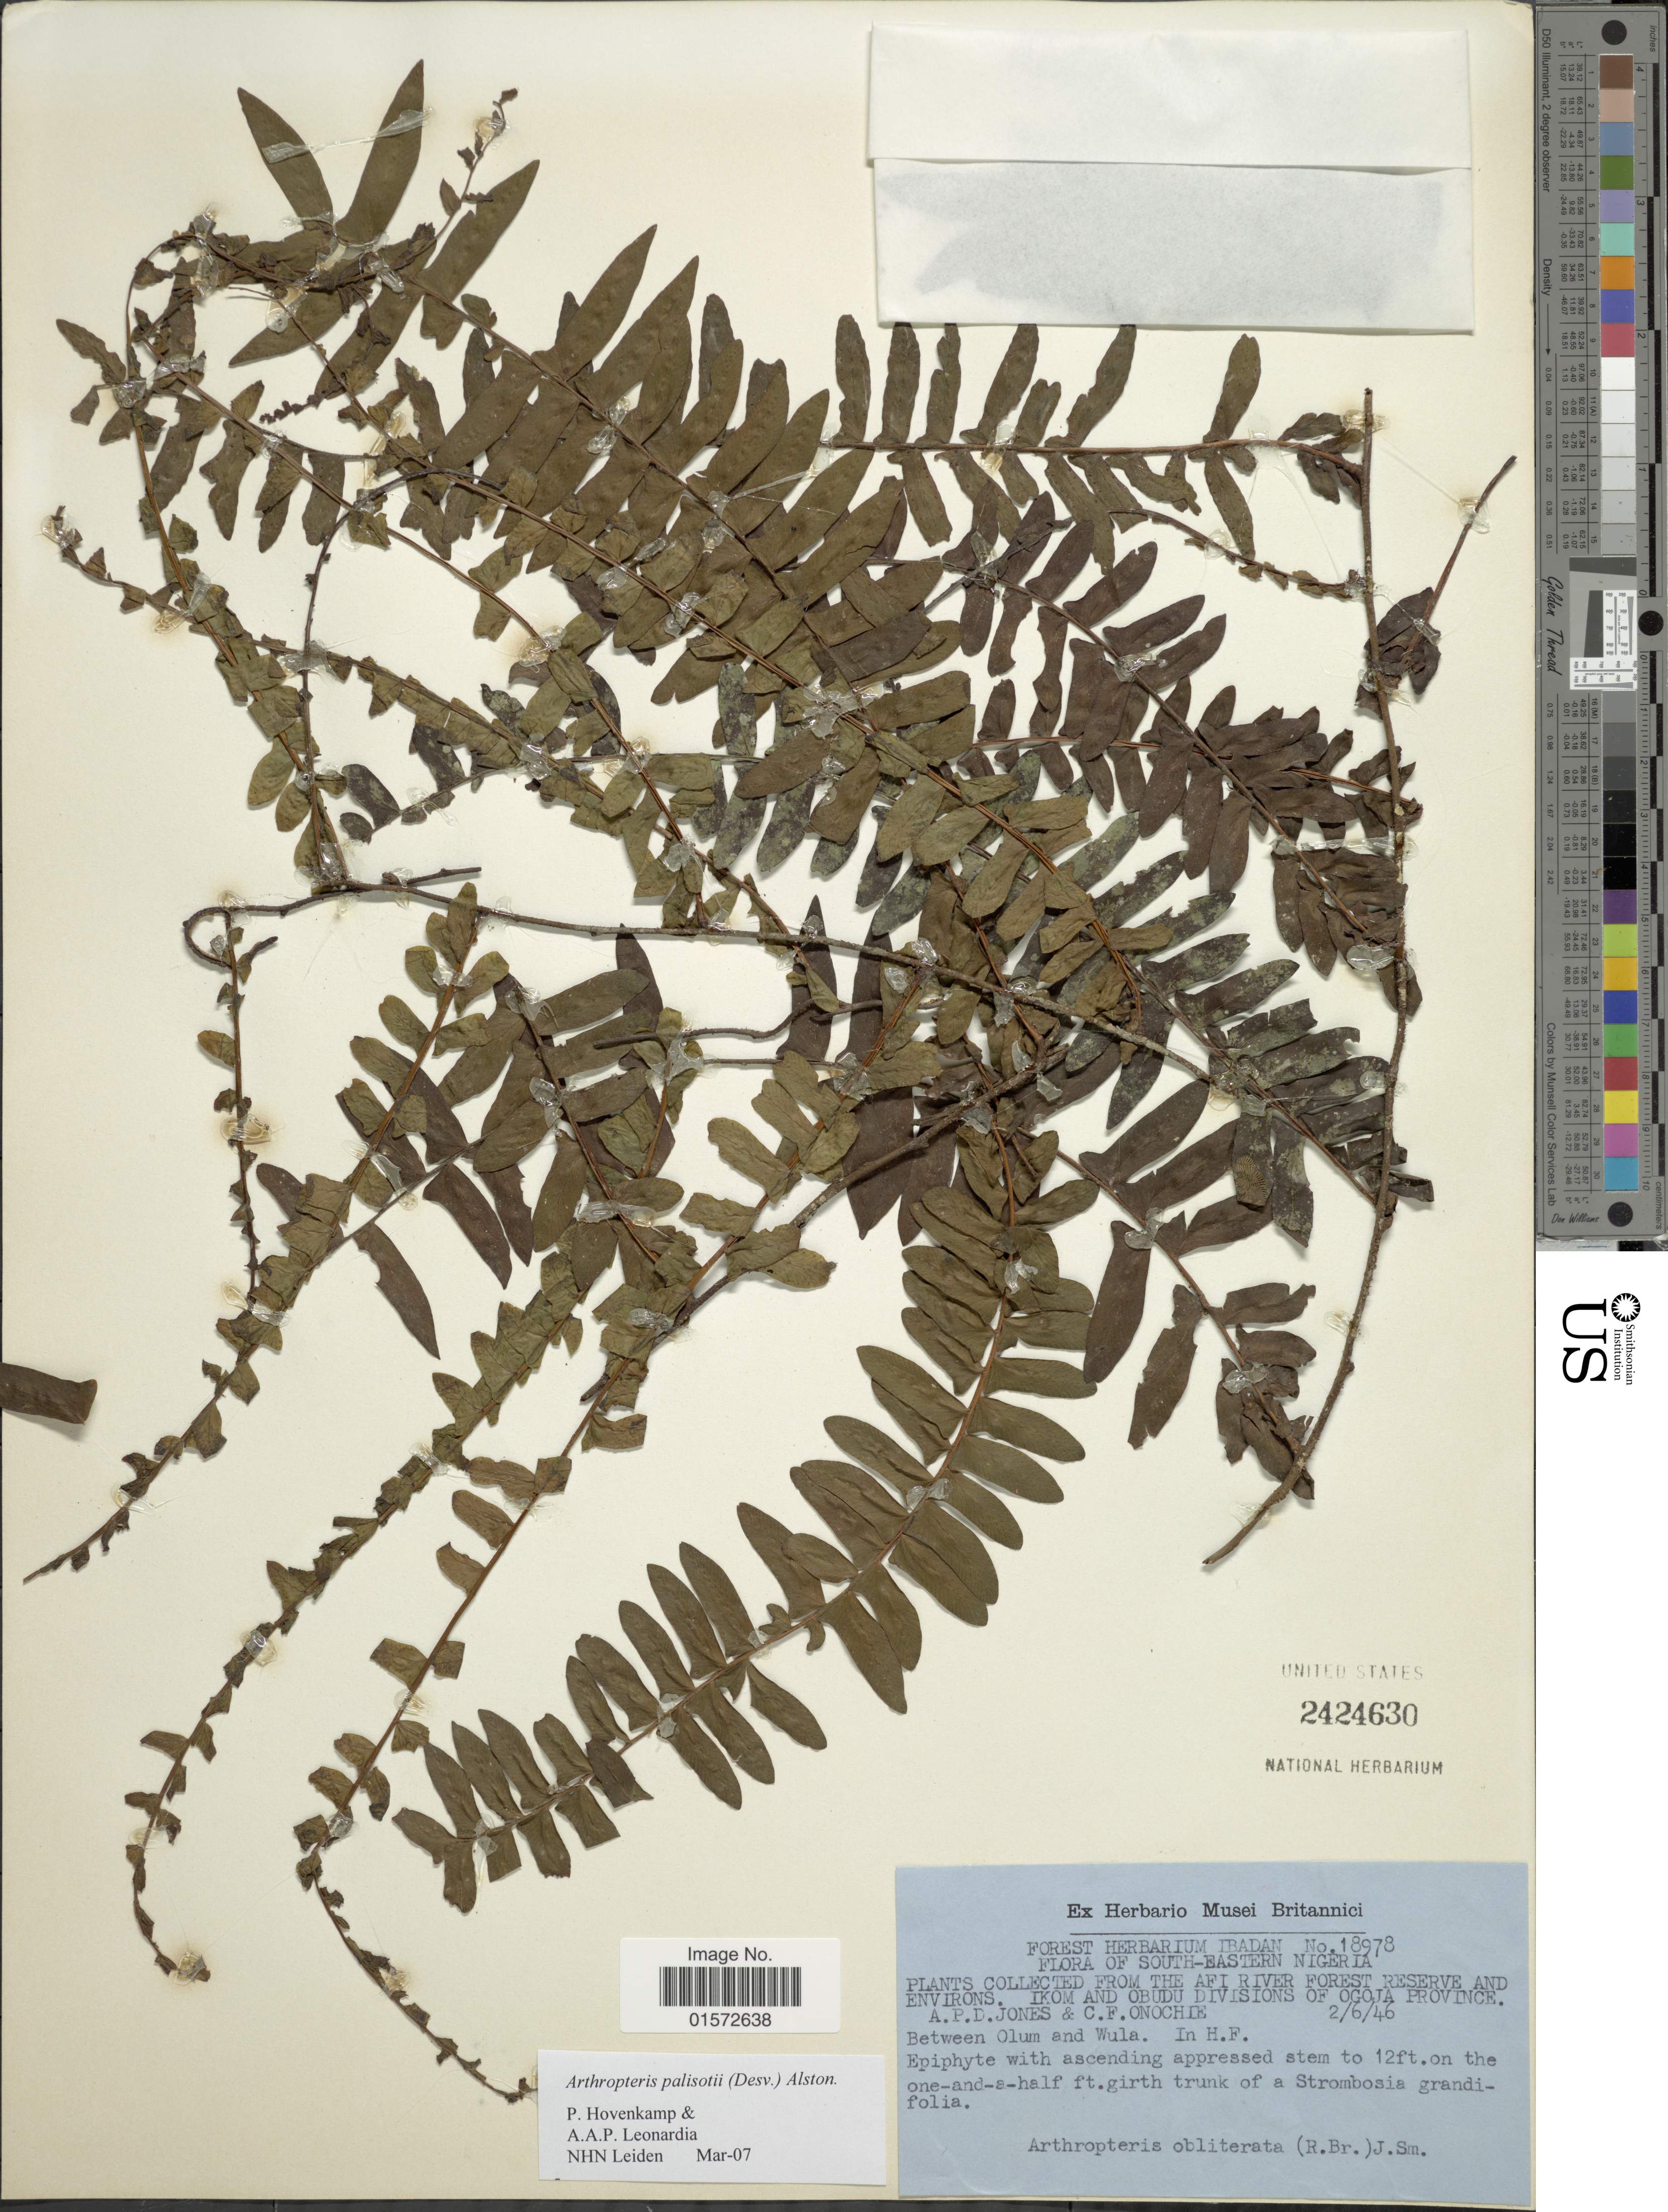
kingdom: Plantae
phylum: Tracheophyta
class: Polypodiopsida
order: Polypodiales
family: Tectariaceae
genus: Arthropteris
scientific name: Arthropteris palisotii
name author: (Desv.) Alston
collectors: A. P. Jones & C. Onochie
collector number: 18978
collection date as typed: Transcribed d/m/y: 2/6/46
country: Nigeria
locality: South-Eastern Nigeria, the Afi River Forest Reserve and Environs. Illkom and Obudu Divisions of Ogoja Province. between Olum and Wula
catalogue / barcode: US 2424630